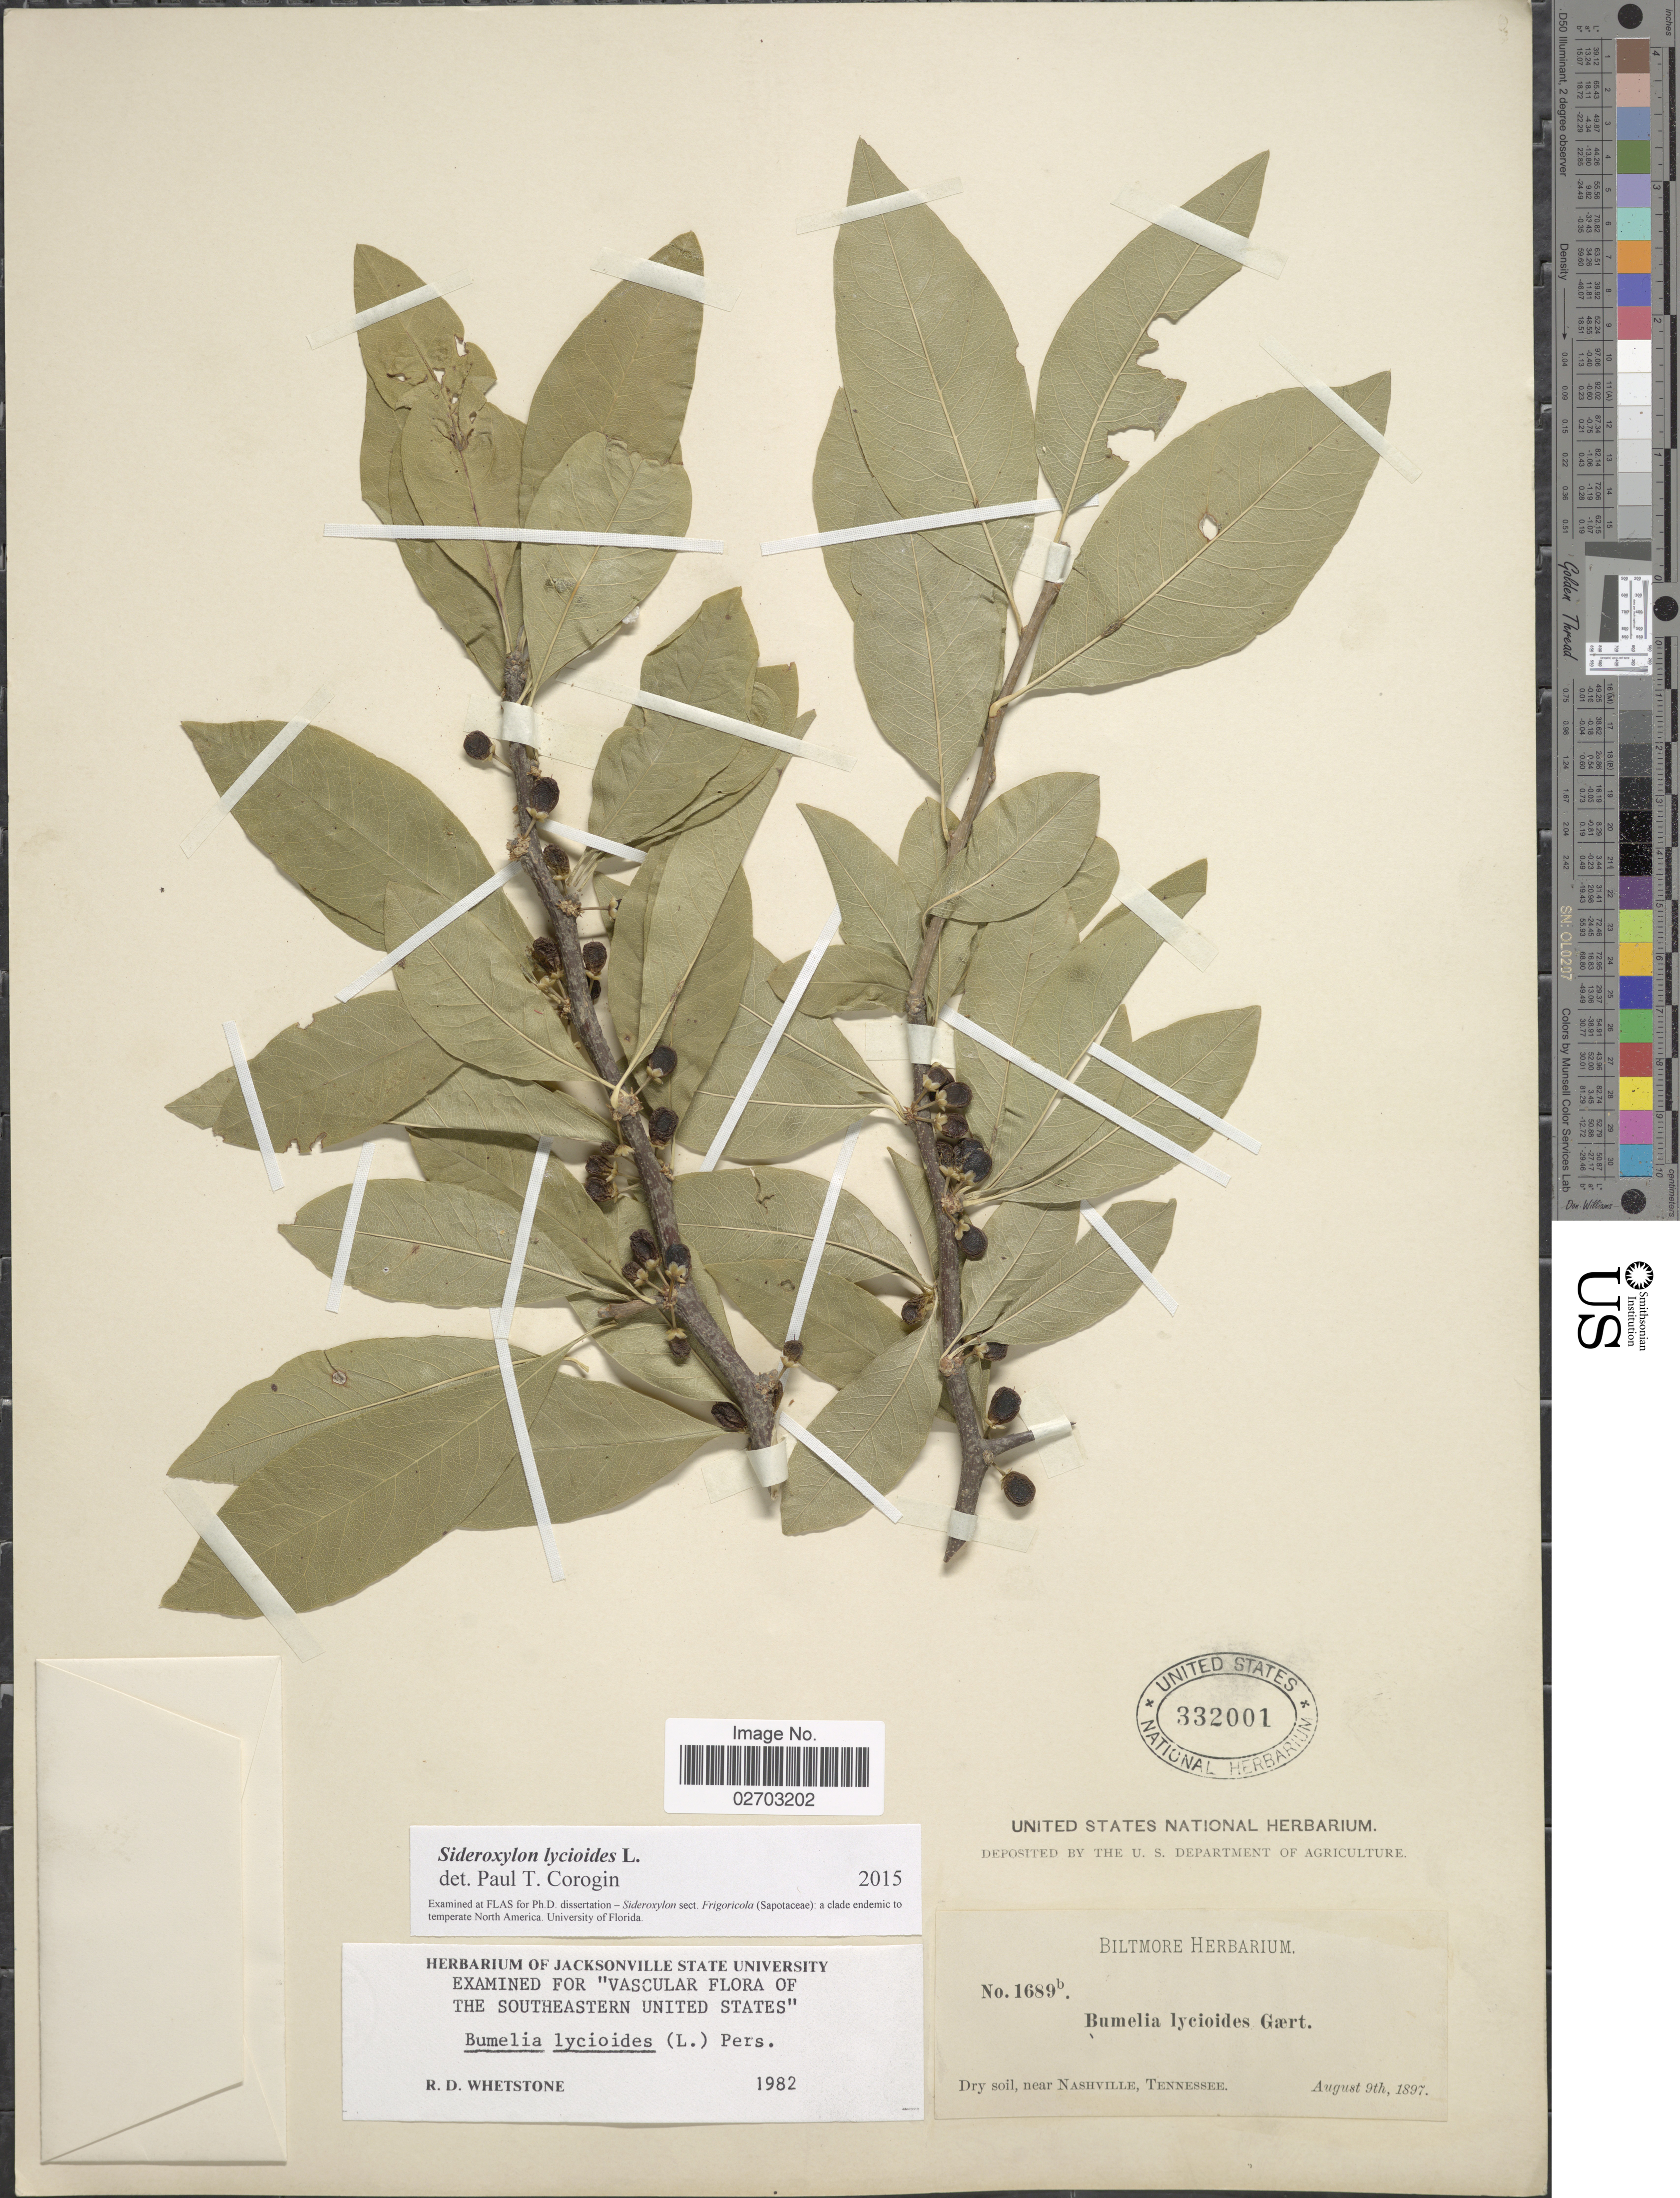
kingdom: Plantae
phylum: Tracheophyta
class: Magnoliopsida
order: Ericales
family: Sapotaceae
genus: Sideroxylon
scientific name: Sideroxylon lycioides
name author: L.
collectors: ex herb. Biltmore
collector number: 1689b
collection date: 1897-08-09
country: United States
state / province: Tennessee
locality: Near Nashville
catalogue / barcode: US 332001